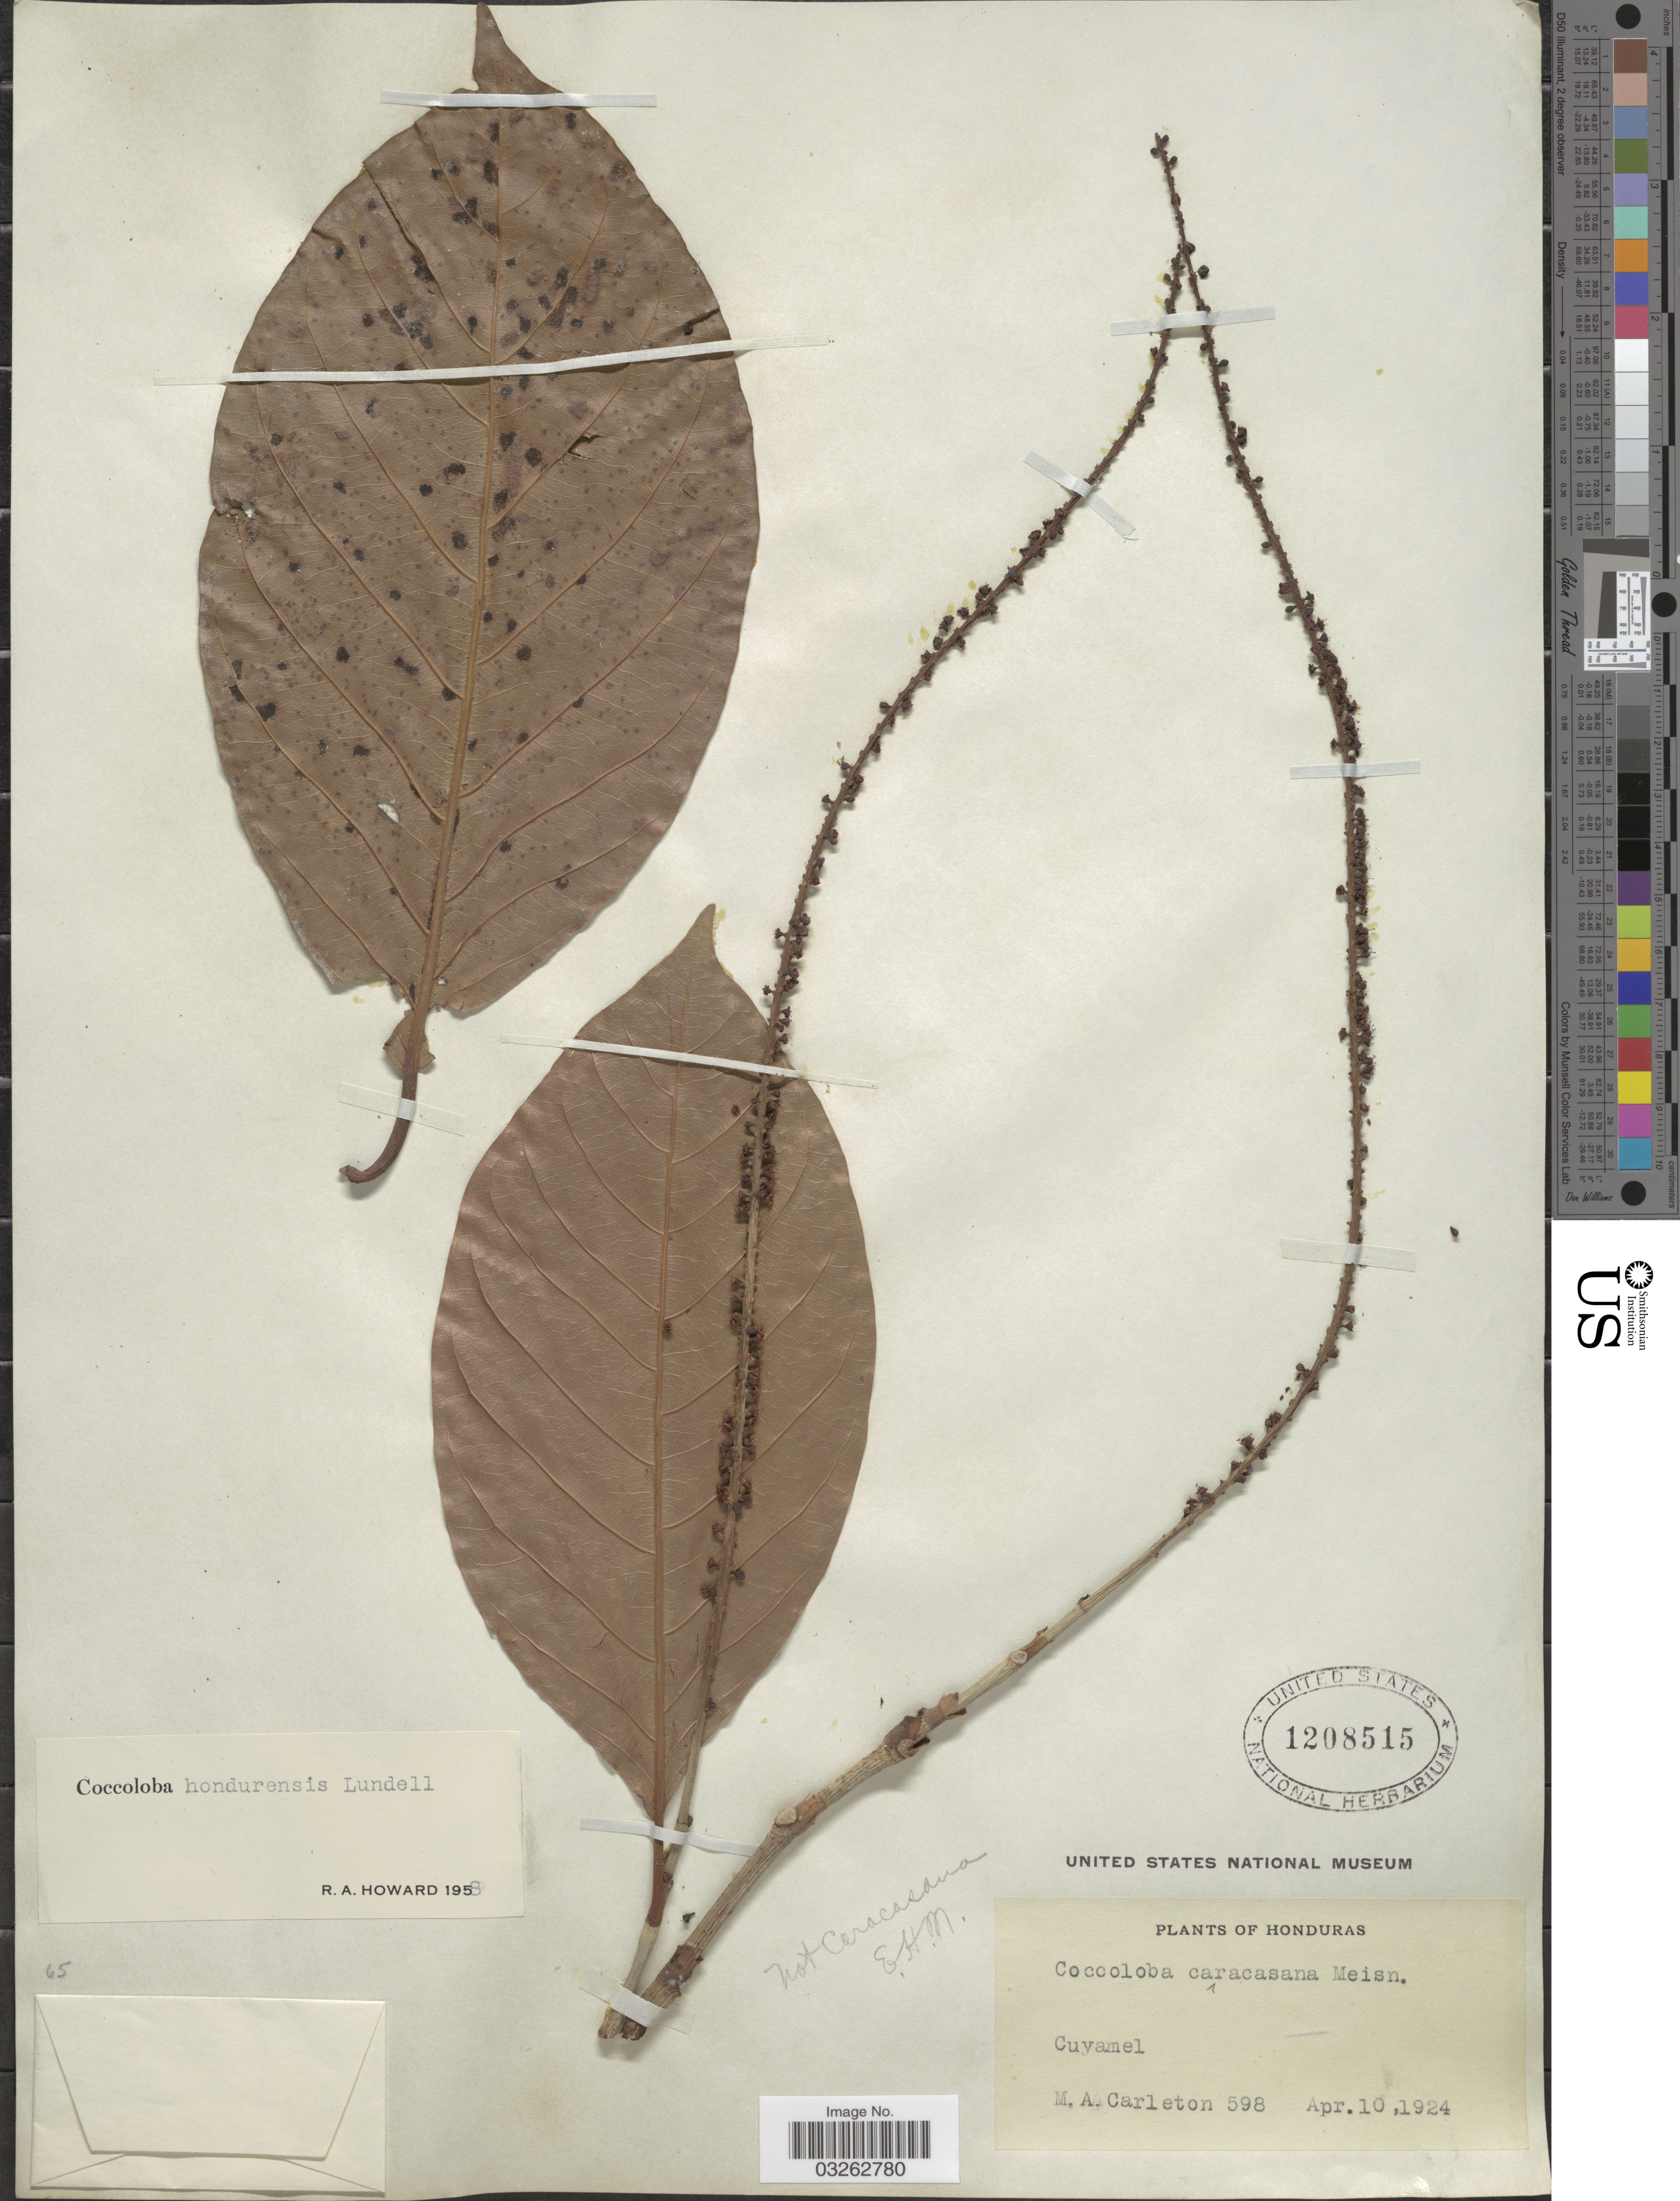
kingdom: Plantae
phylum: Tracheophyta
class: Magnoliopsida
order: Caryophyllales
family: Polygonaceae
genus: Coccoloba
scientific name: Coccoloba hondurensis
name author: Lundell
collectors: M. A. Carleton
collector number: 598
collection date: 1924-04-10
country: Honduras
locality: Cuyamel.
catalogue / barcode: US 1208515